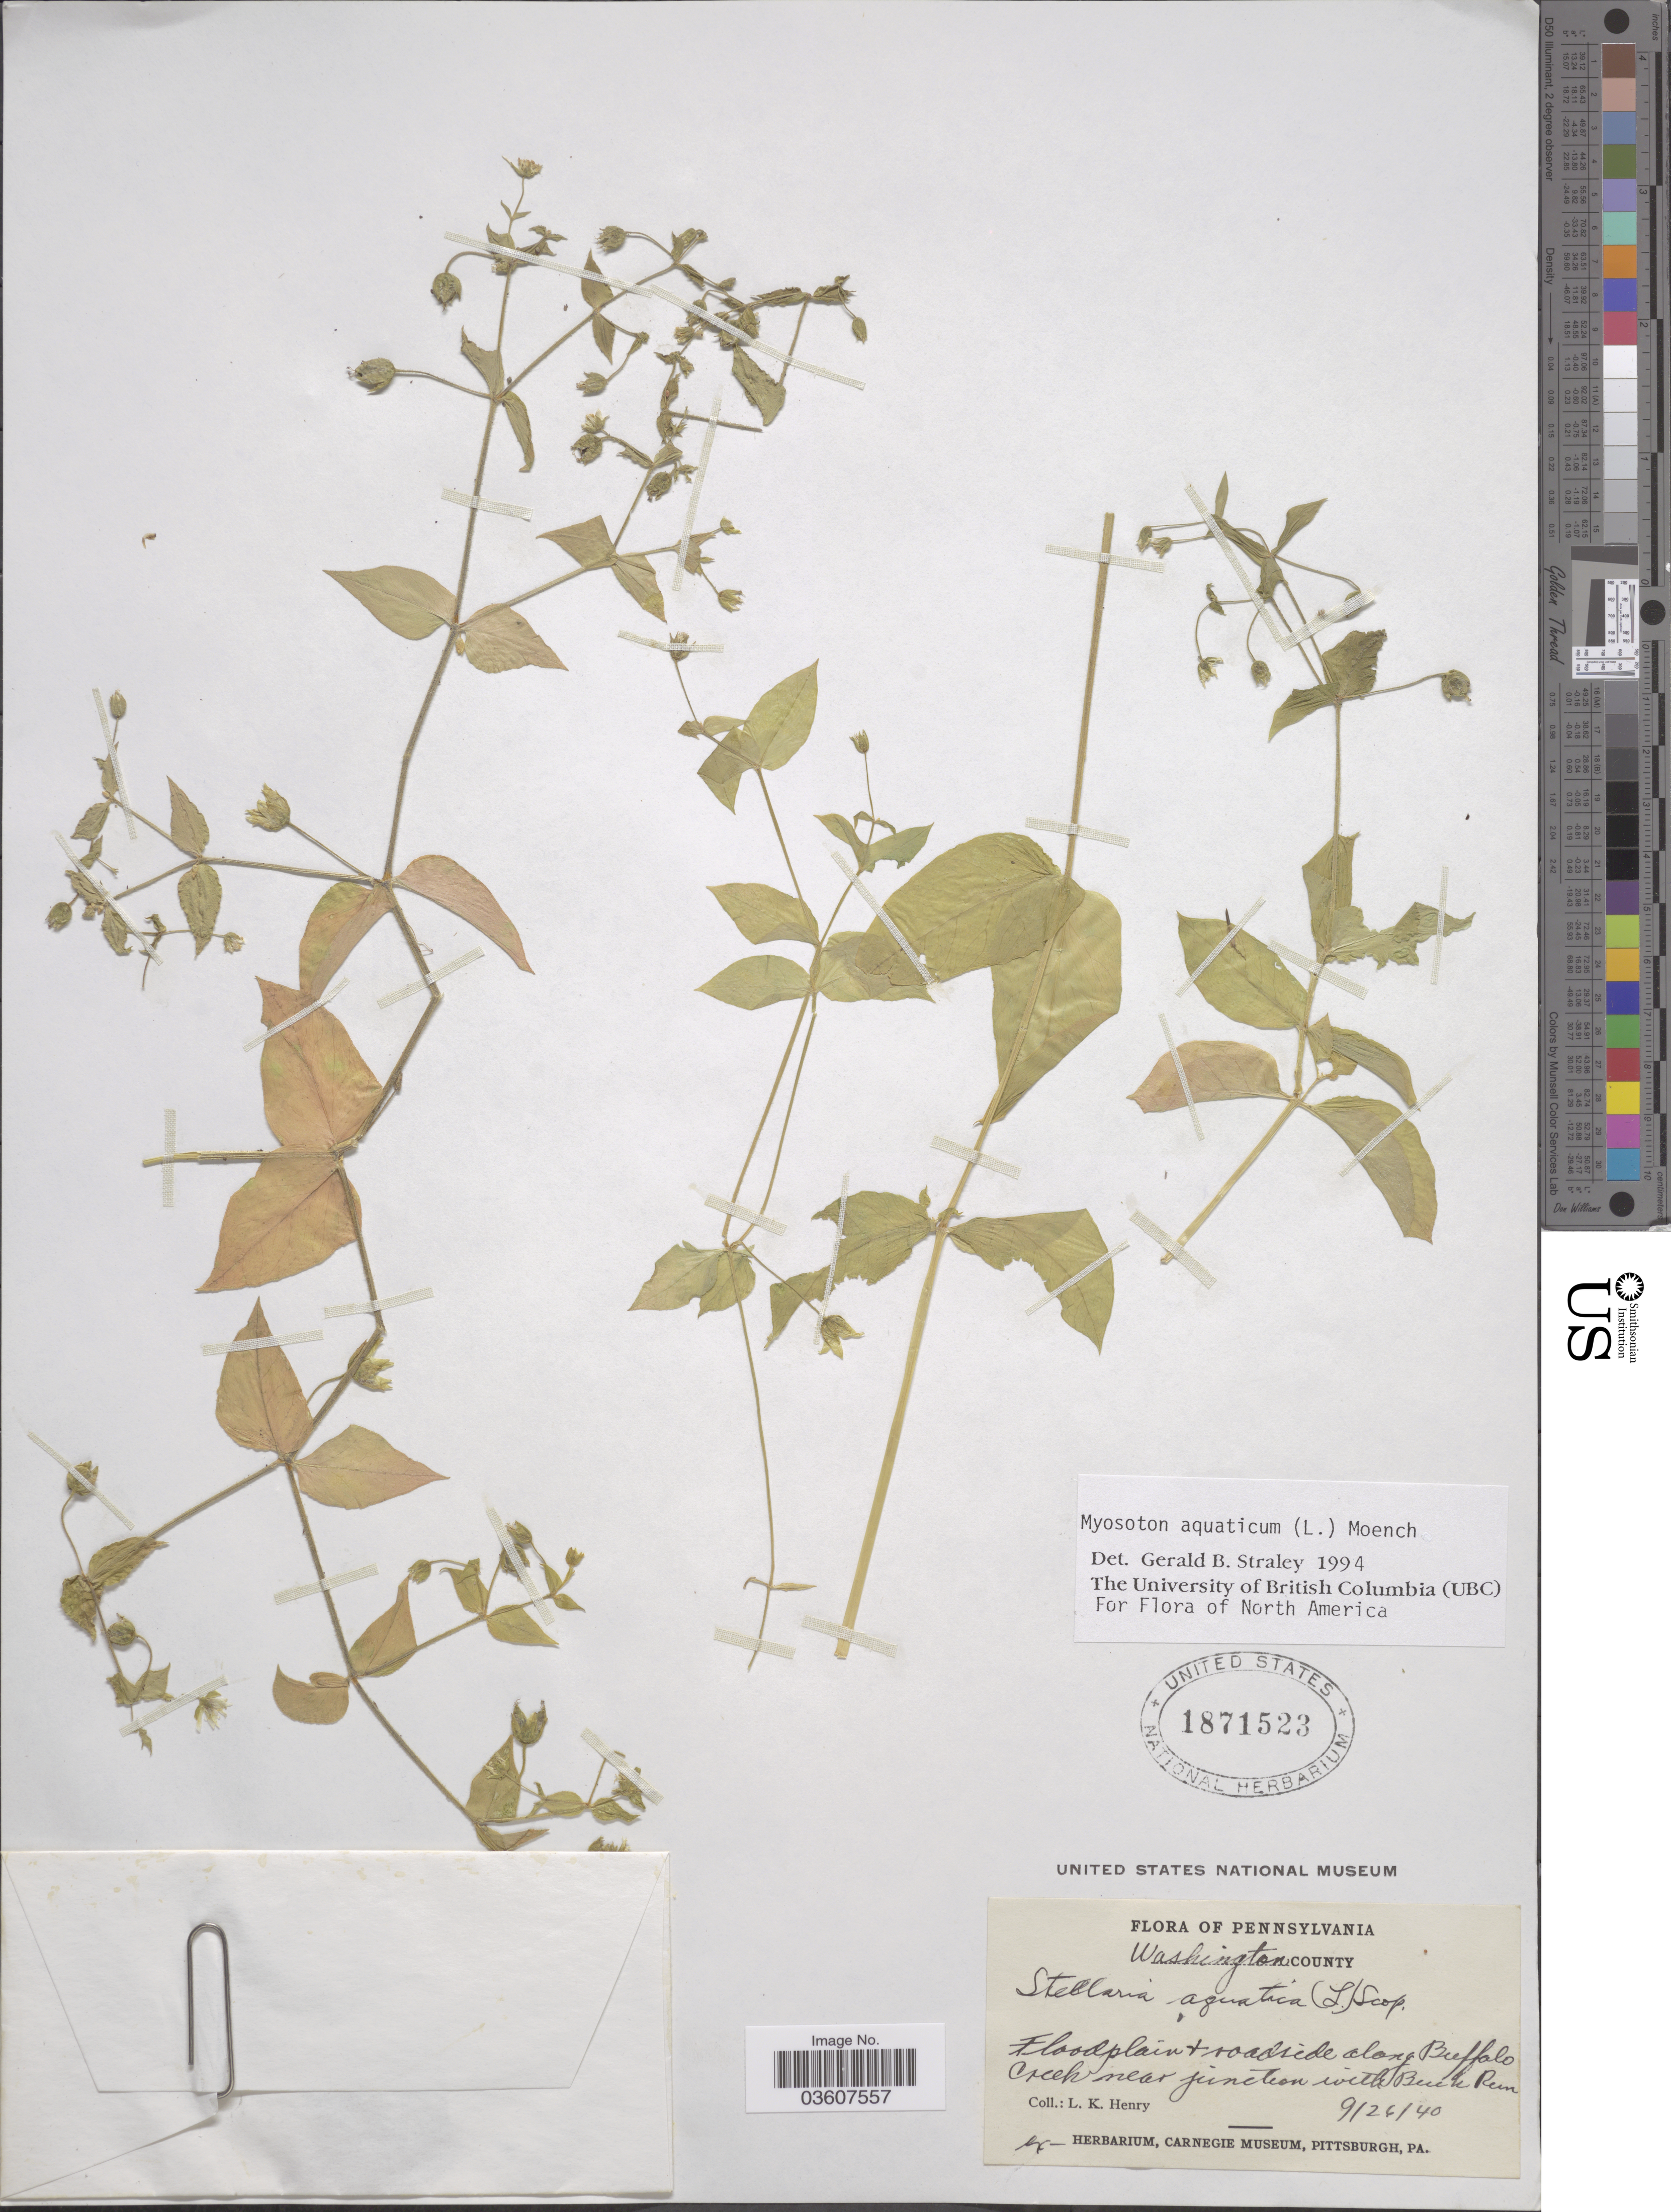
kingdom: Plantae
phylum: Tracheophyta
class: Magnoliopsida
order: Caryophyllales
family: Caryophyllaceae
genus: Stellaria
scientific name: Stellaria aquatica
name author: L.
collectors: L. K. Henry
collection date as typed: Transcribed d/m/y: 26/9/40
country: United States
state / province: Pennsylvania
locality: Washington County. Floodplain + roadside along Buffalo Creek near junction with Beech Run.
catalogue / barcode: US 1871523